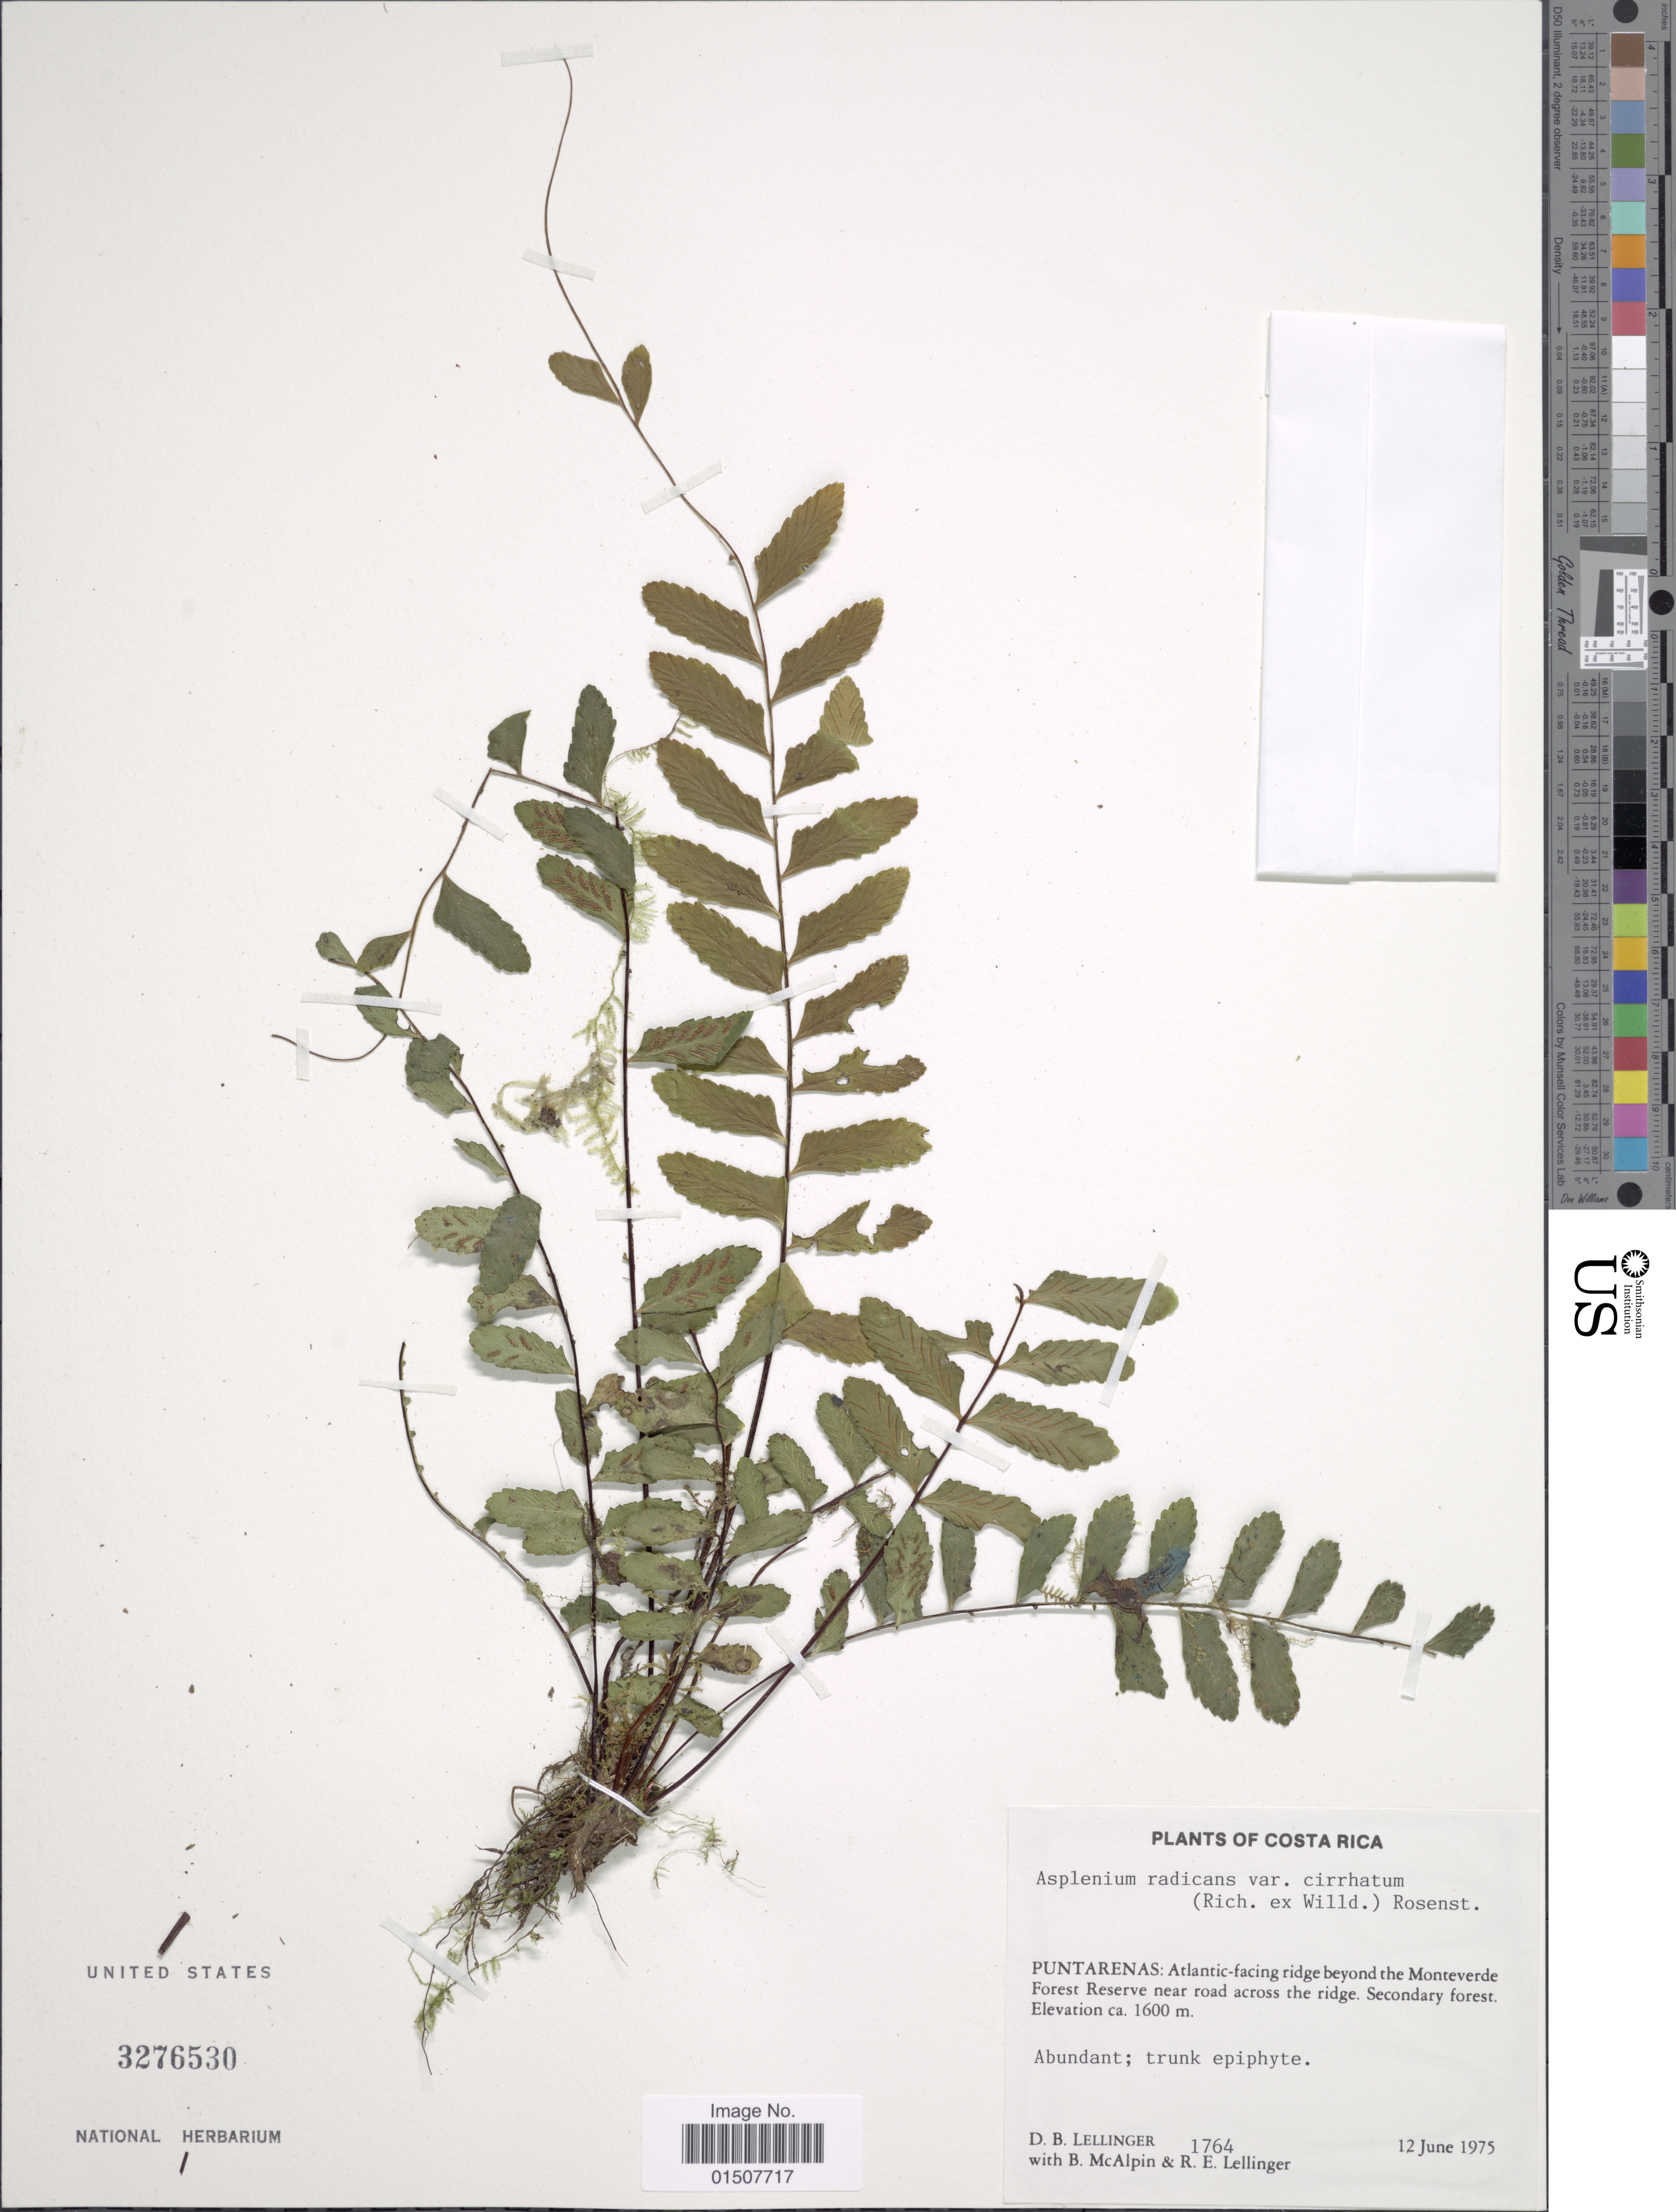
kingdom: Plantae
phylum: Tracheophyta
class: Polypodiopsida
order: Polypodiales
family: Aspleniaceae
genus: Asplenium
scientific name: Asplenium radicans var. cirrhatum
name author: (Rich. ex Willd.) Rosenst.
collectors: D. B. Lellinger, B. McAlpin & R. E. Lellinger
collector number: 1764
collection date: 1975-06-12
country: Costa Rica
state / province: Puntarenas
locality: Puntarenas: Atlantic-facing ridge beyond the Monteverde Forest Reserve near road across the ridge. Secondary forest.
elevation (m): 1600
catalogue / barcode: US 3276530